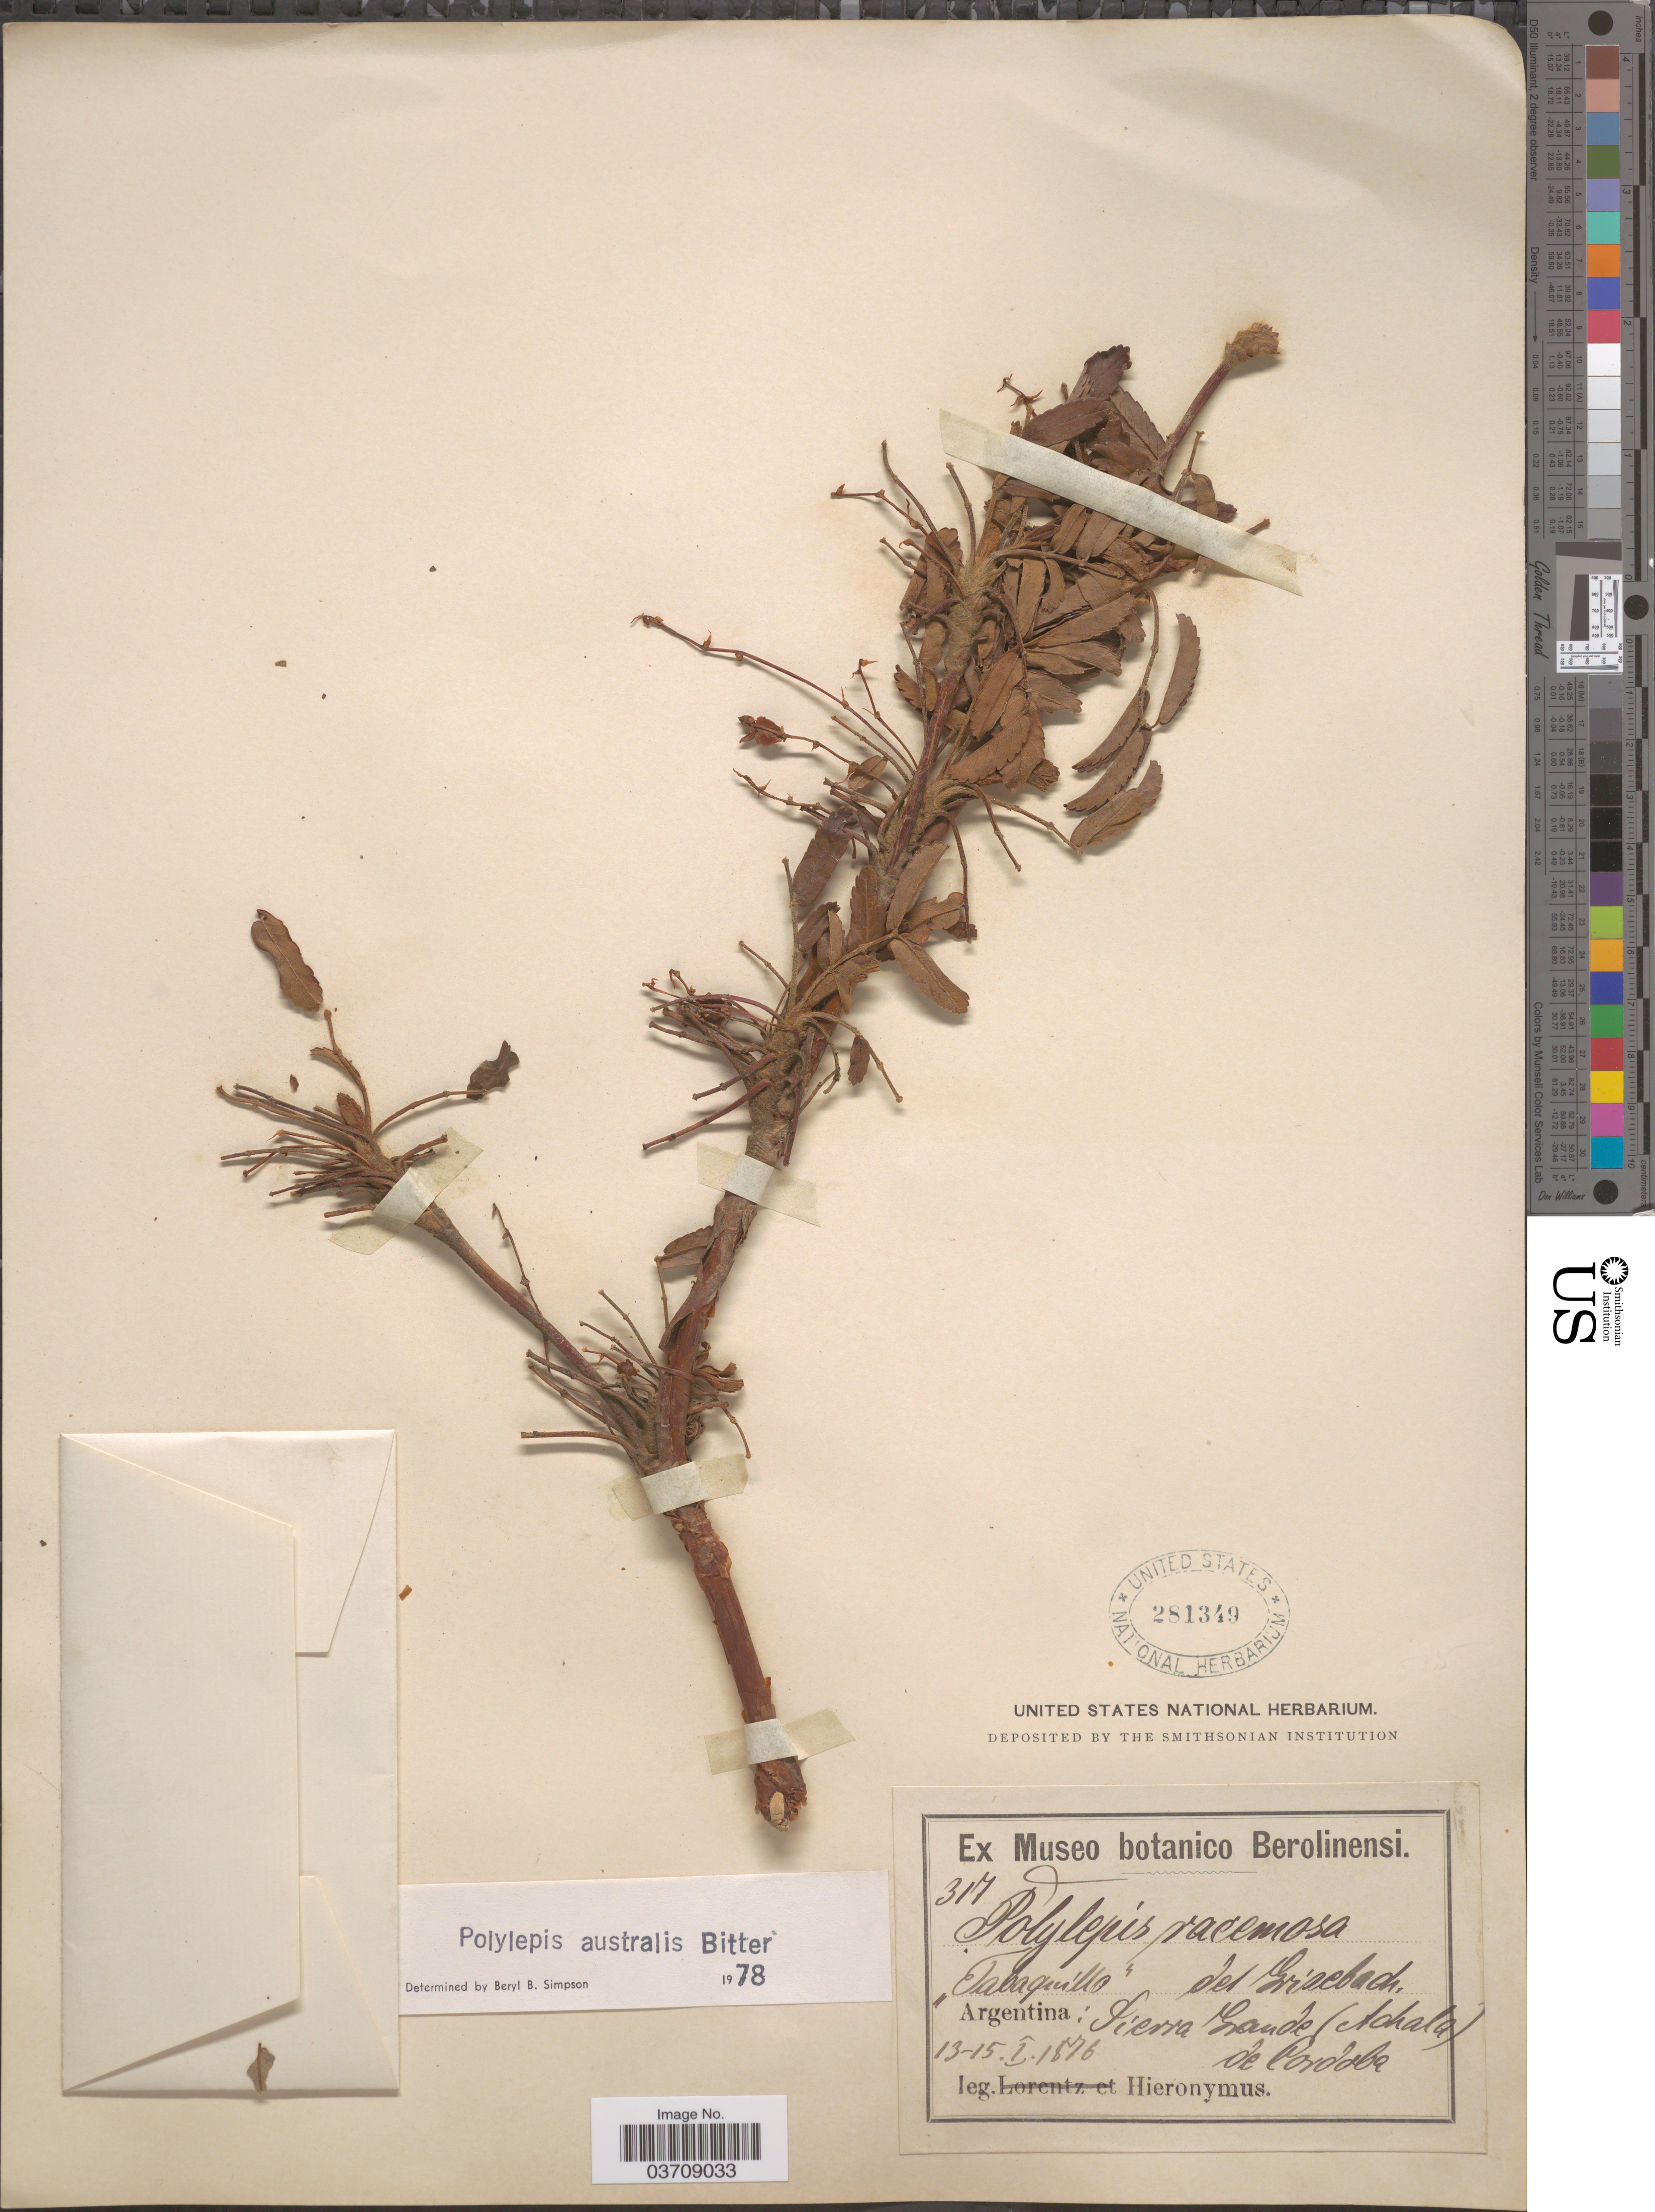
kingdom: Plantae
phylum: Tracheophyta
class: Magnoliopsida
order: Rosales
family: Rosaceae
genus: Polylepis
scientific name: Polylepis australis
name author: Bitter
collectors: -. Hieronymus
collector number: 317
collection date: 1876-01-13/1876-01-15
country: Argentina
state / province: Cordoba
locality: Sierra Grande (Achala) de Cordoba.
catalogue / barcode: US 281349